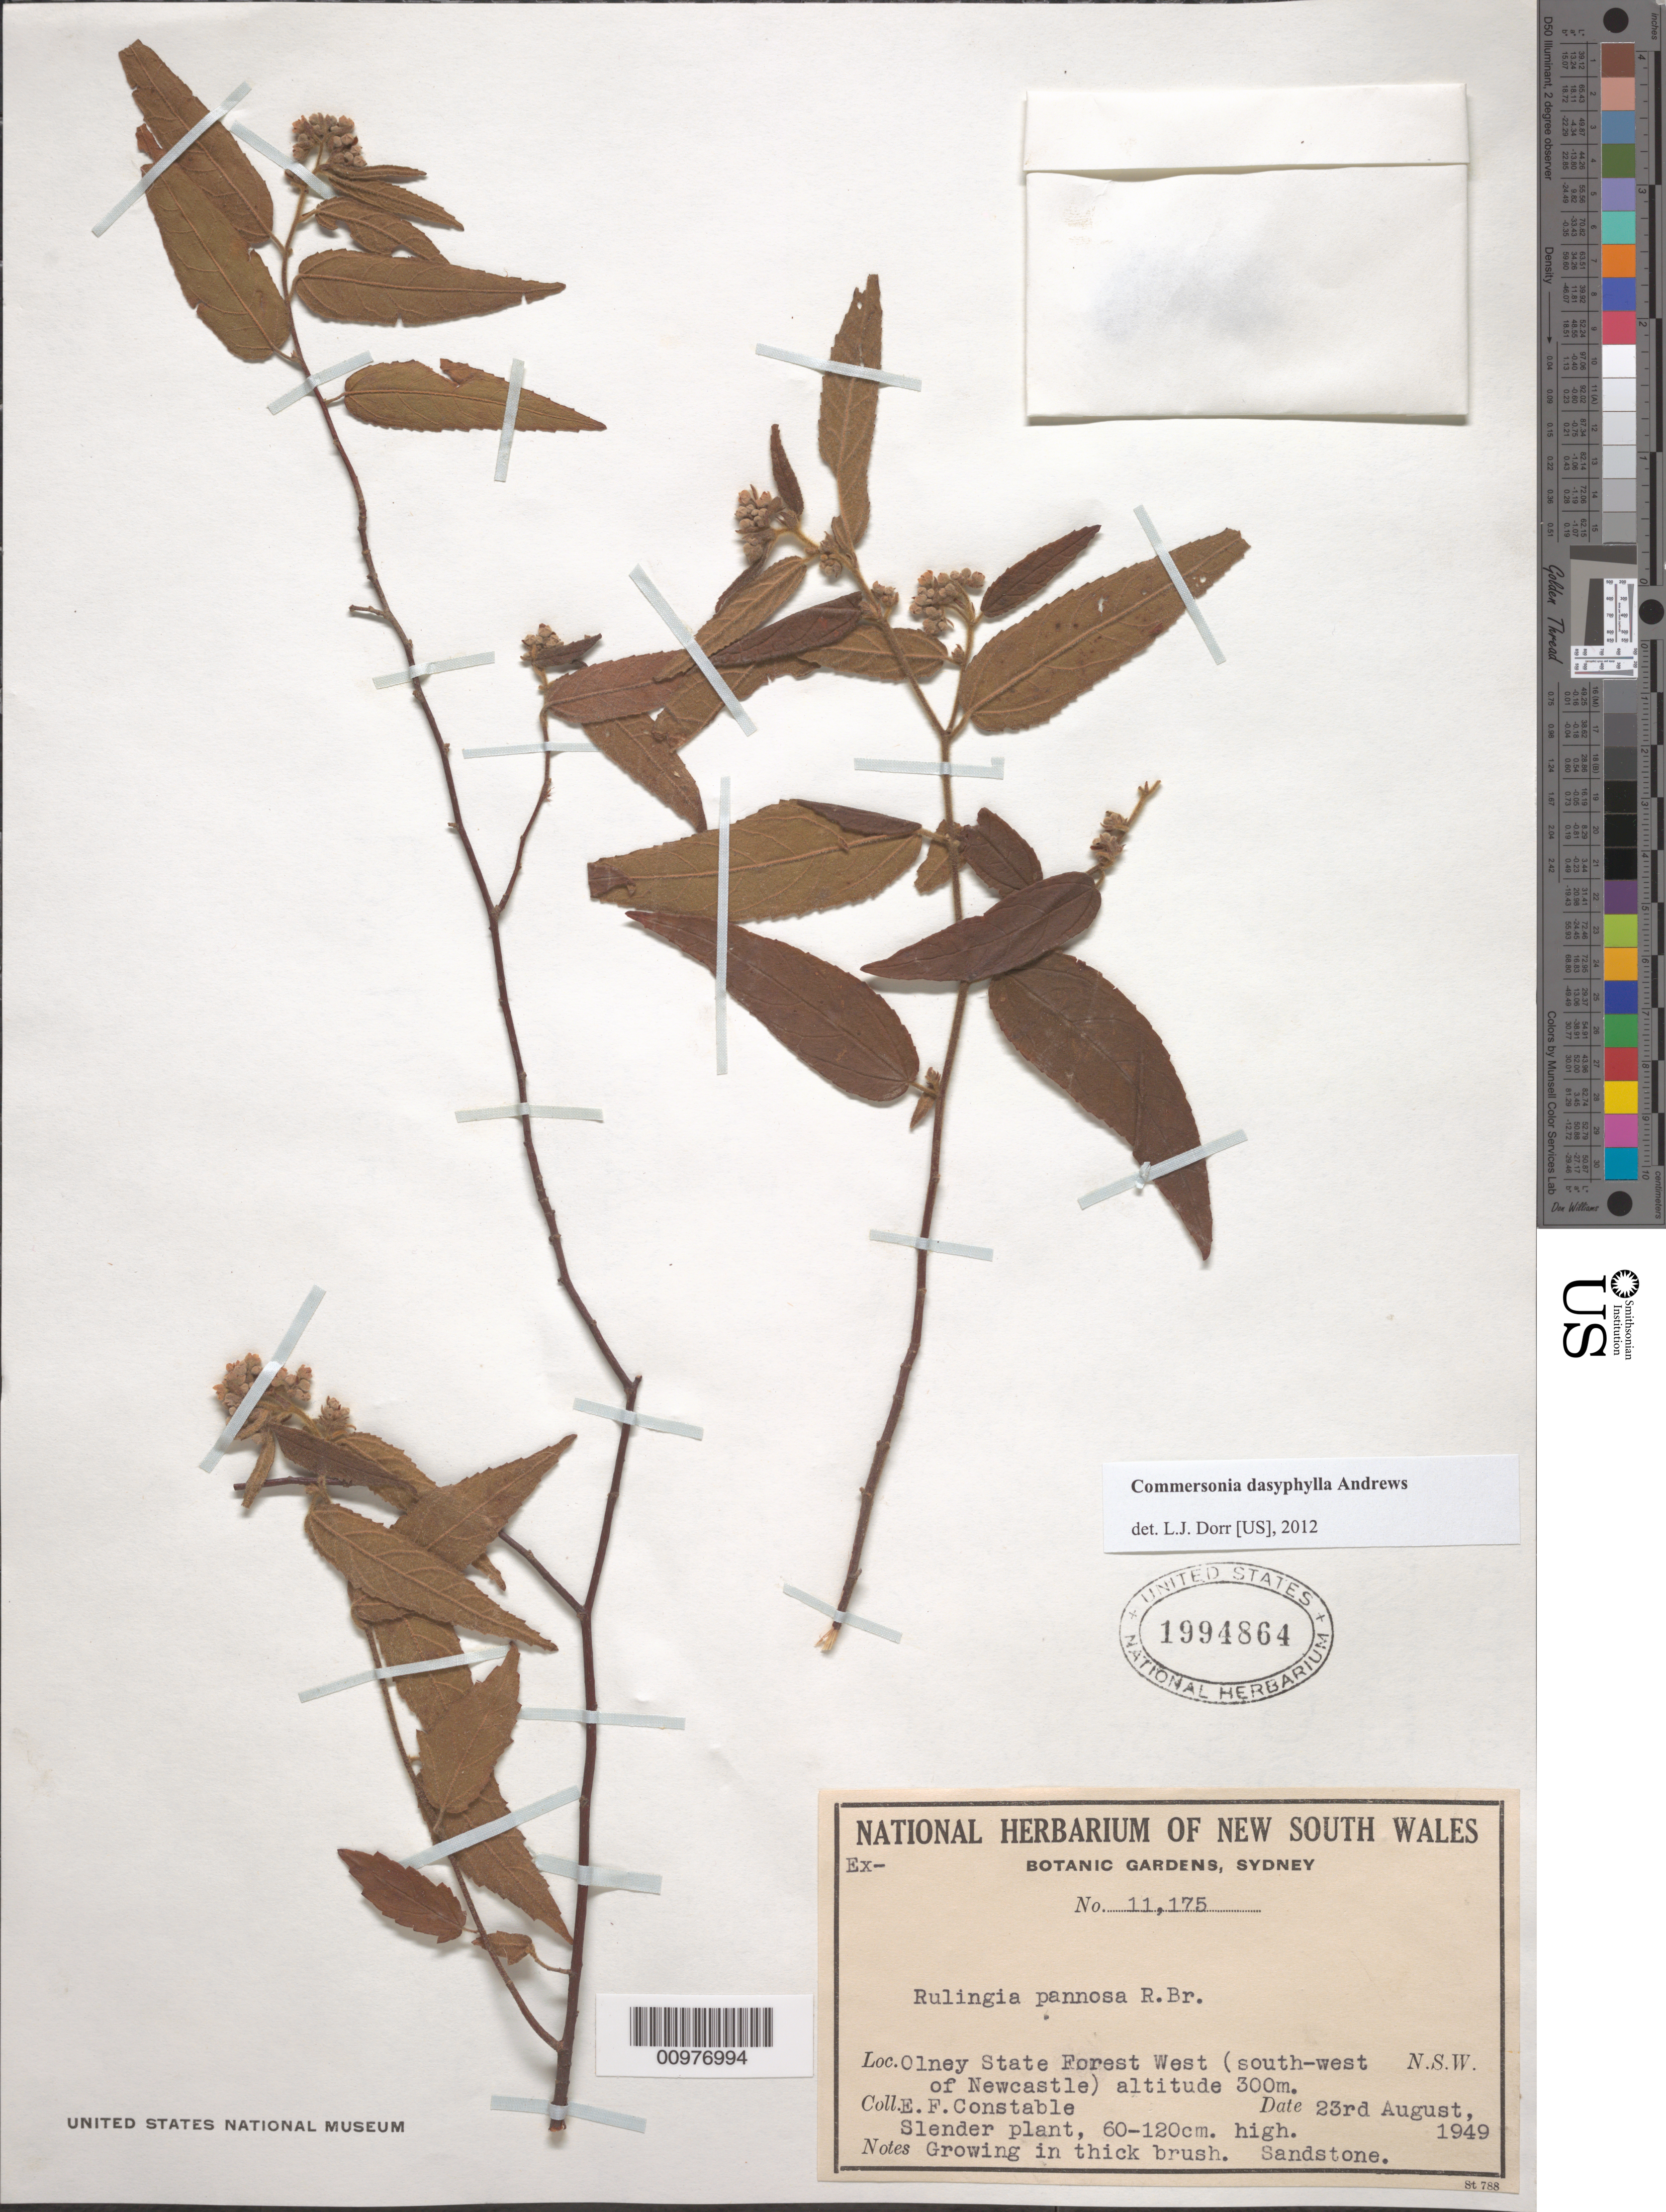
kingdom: Plantae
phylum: Tracheophyta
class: Magnoliopsida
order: Malvales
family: Malvaceae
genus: Commersonia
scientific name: Commersonia dasyphylla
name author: Andrews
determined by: Dorr, L. J., (BOT), Smithsonian Institution - National Museum of Natural History (UNITED STATES)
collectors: E. F. Constable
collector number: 11175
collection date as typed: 23rd August, 1949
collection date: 1949-08-23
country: Australia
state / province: New South Wales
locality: Olney State Forest West (SW of Newcastle)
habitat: sandstone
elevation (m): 300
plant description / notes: growing in thick brush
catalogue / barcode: US 1994864